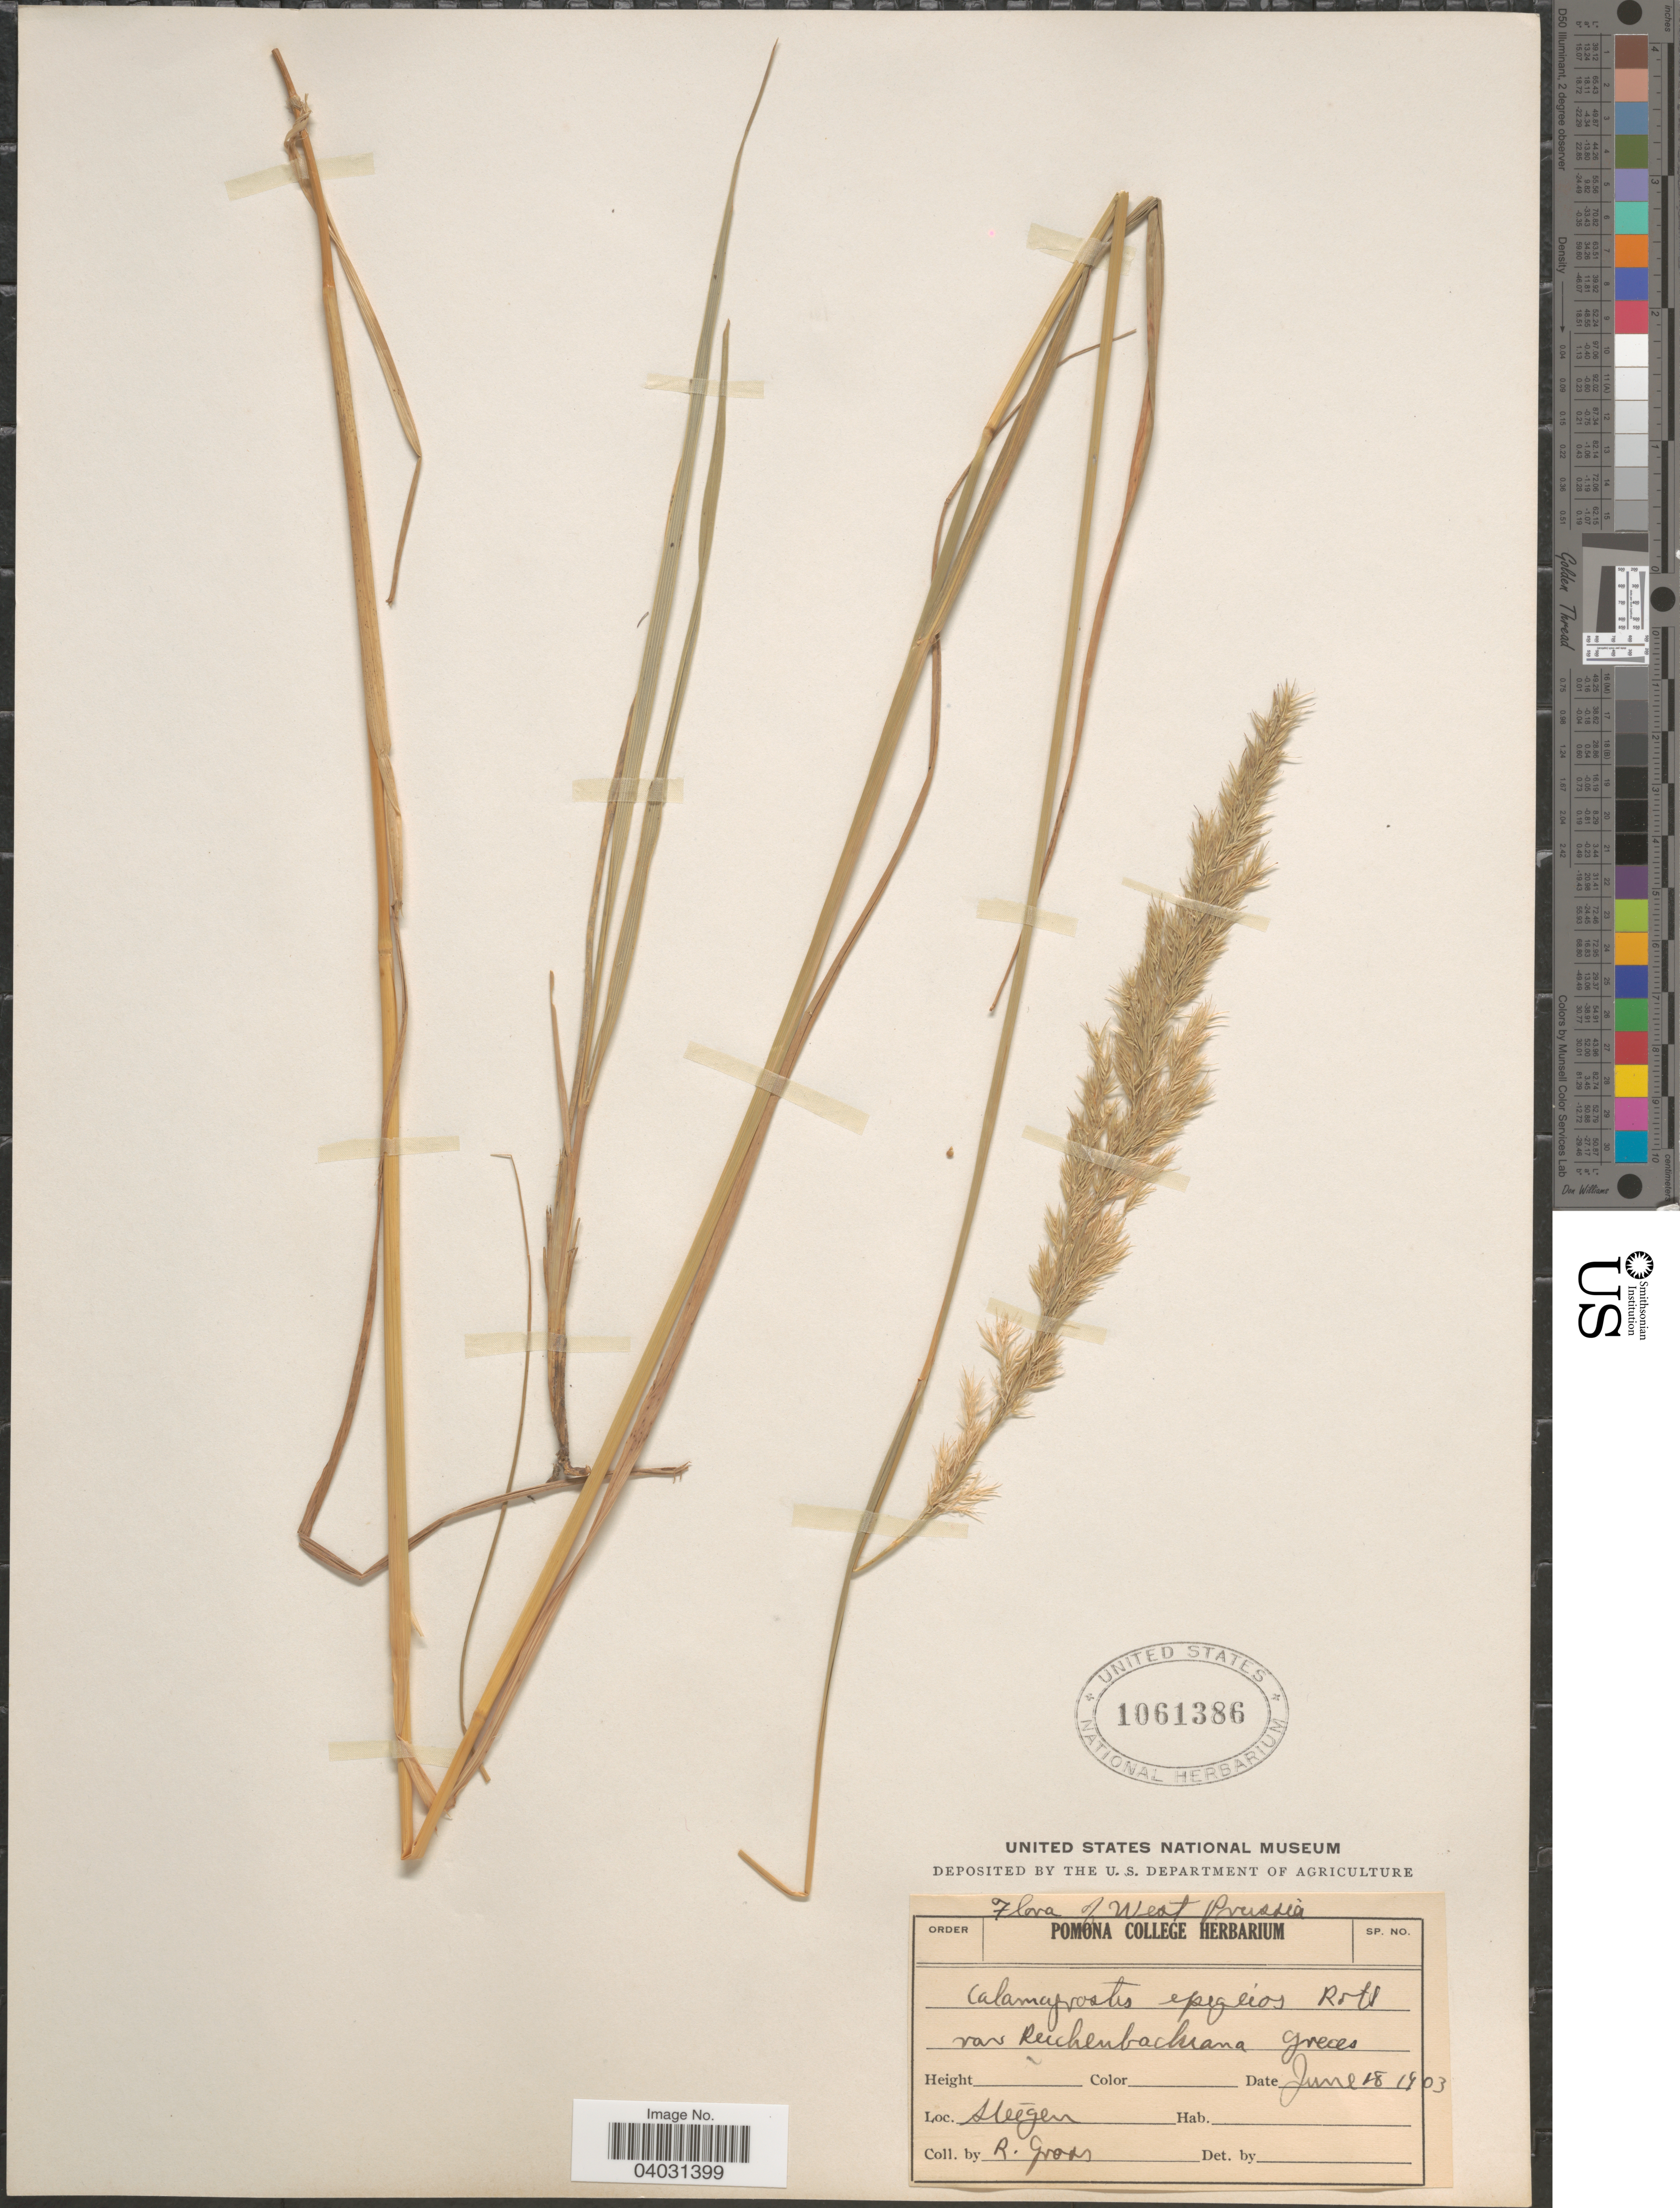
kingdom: Plantae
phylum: Tracheophyta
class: Liliopsida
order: Poales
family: Poaceae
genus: Calamagrostis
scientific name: Calamagrostis epigeios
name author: (L.) Roth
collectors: R. Gross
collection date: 1903-06-18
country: Austria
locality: West Prussia. Steegen.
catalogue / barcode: US 1061386